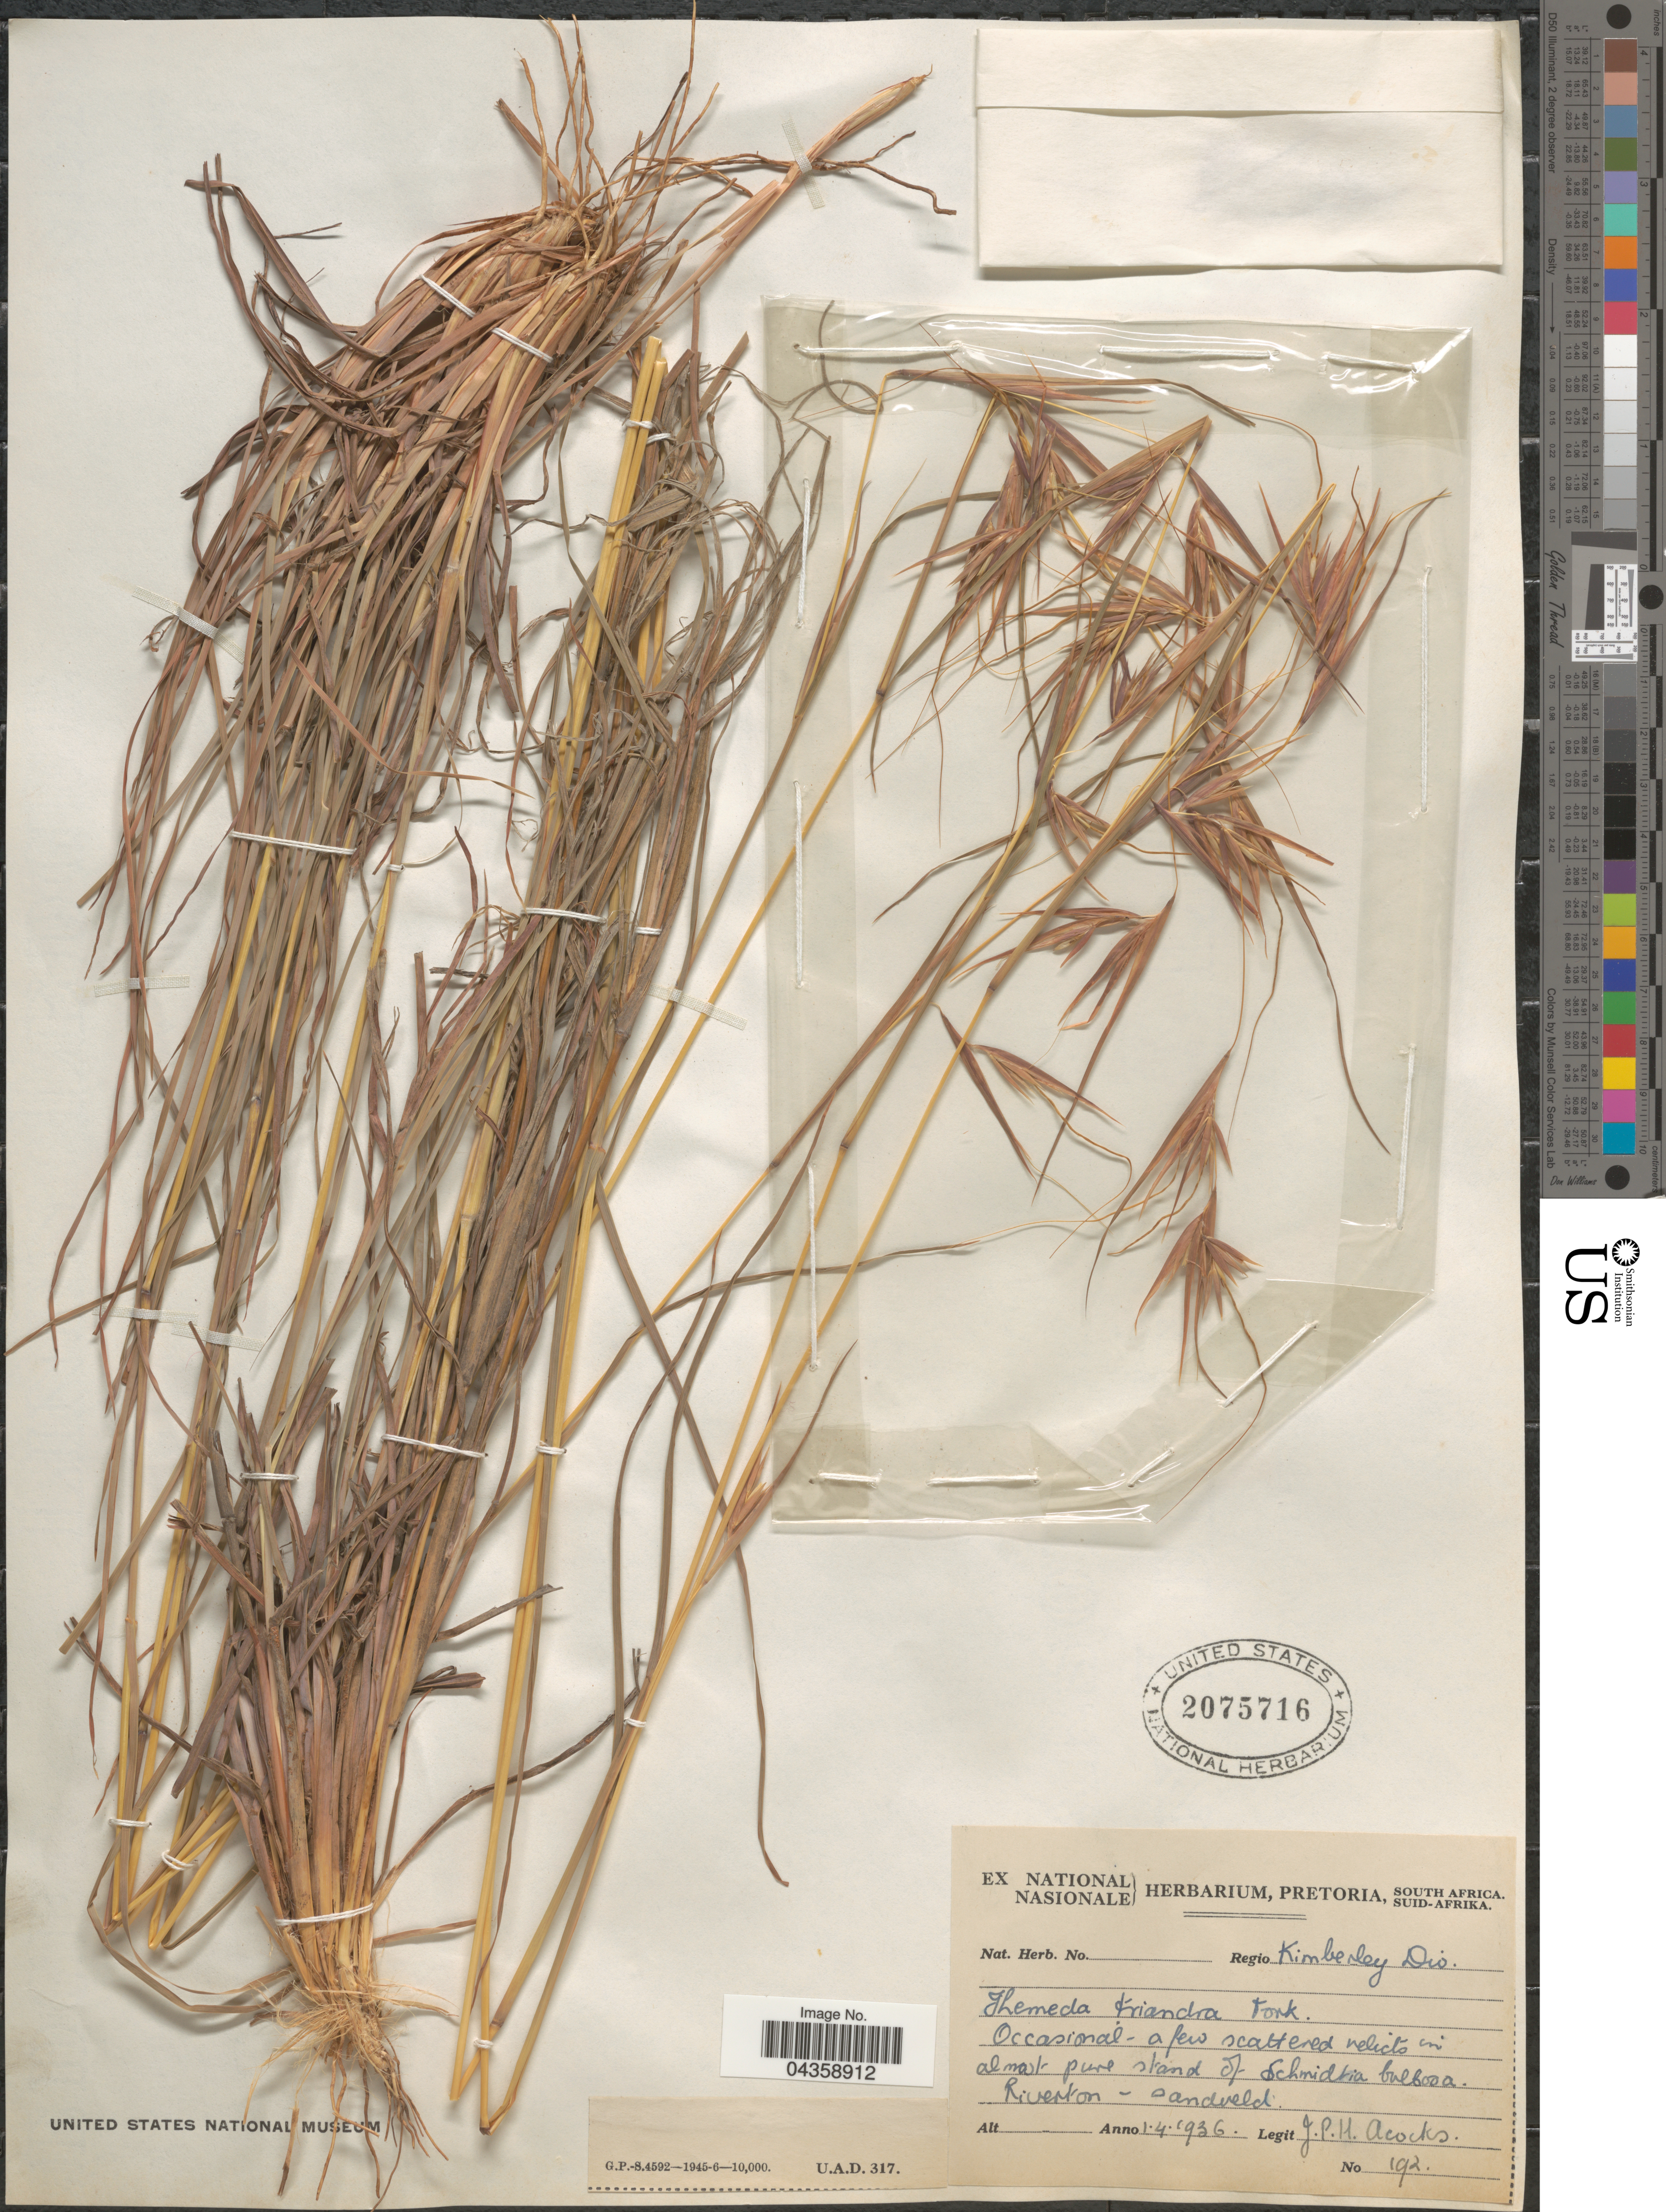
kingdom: Plantae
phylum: Tracheophyta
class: Liliopsida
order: Poales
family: Poaceae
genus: Themeda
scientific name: Themeda triandra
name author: Forssk.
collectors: J. P. Acocks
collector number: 192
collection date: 1936-04-01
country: South Africa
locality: Regio Kimberley Div. Riverton.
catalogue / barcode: US 2075716